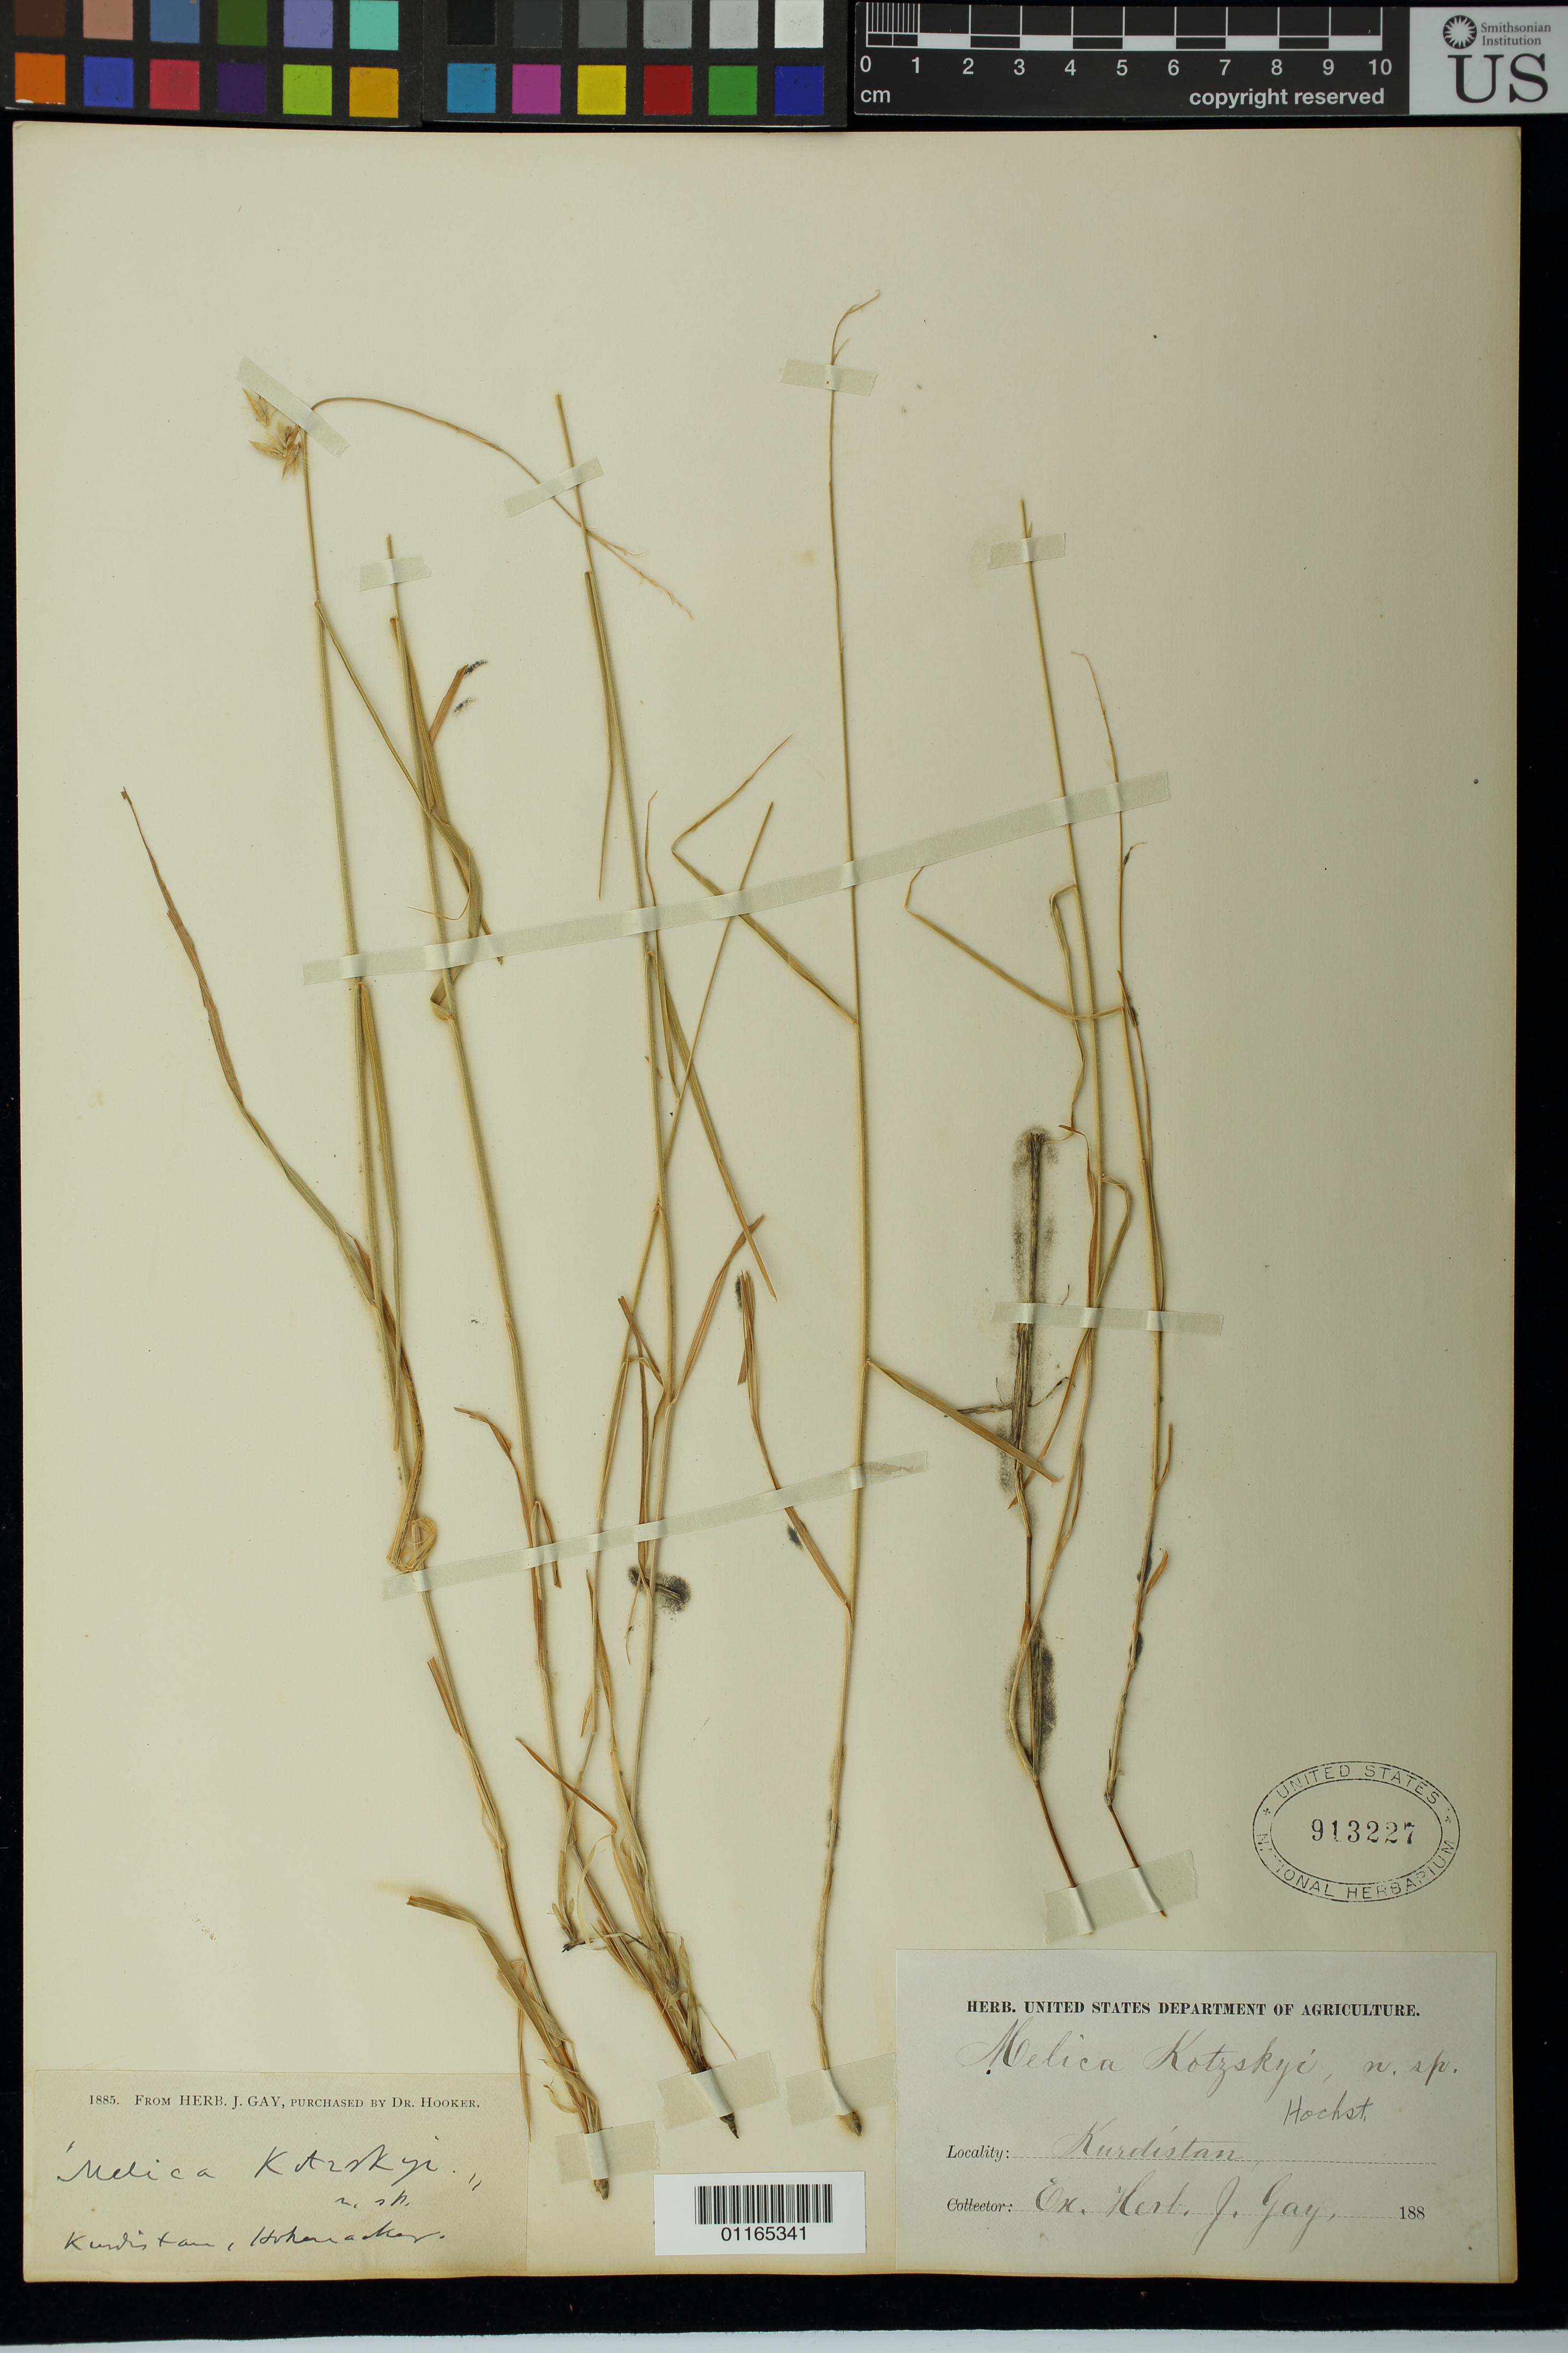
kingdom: Plantae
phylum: Tracheophyta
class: Liliopsida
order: Poales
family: Poaceae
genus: Melica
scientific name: Melica kotschyi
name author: Hochst. ex Steud.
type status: Possible Type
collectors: R. F. Hohenacker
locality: "Kurdistan"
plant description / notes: Specimen without original label or data. Protologue of Melica kotschyi Hochst. ex Steud. cites "Hrbr. Kotsch. alepp. nr. 366... Kurdistan. Persia bor." Duplicates of Kotschy 366 at other herbaria have full label data "In rupestribus cacuminis m. Gara Kurdist. D. 3 Aug 1841. Th. Kotschy. Pl. alepp. kurd. moss. 366. Ed. Hohenacker. 1843."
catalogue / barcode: US 913227